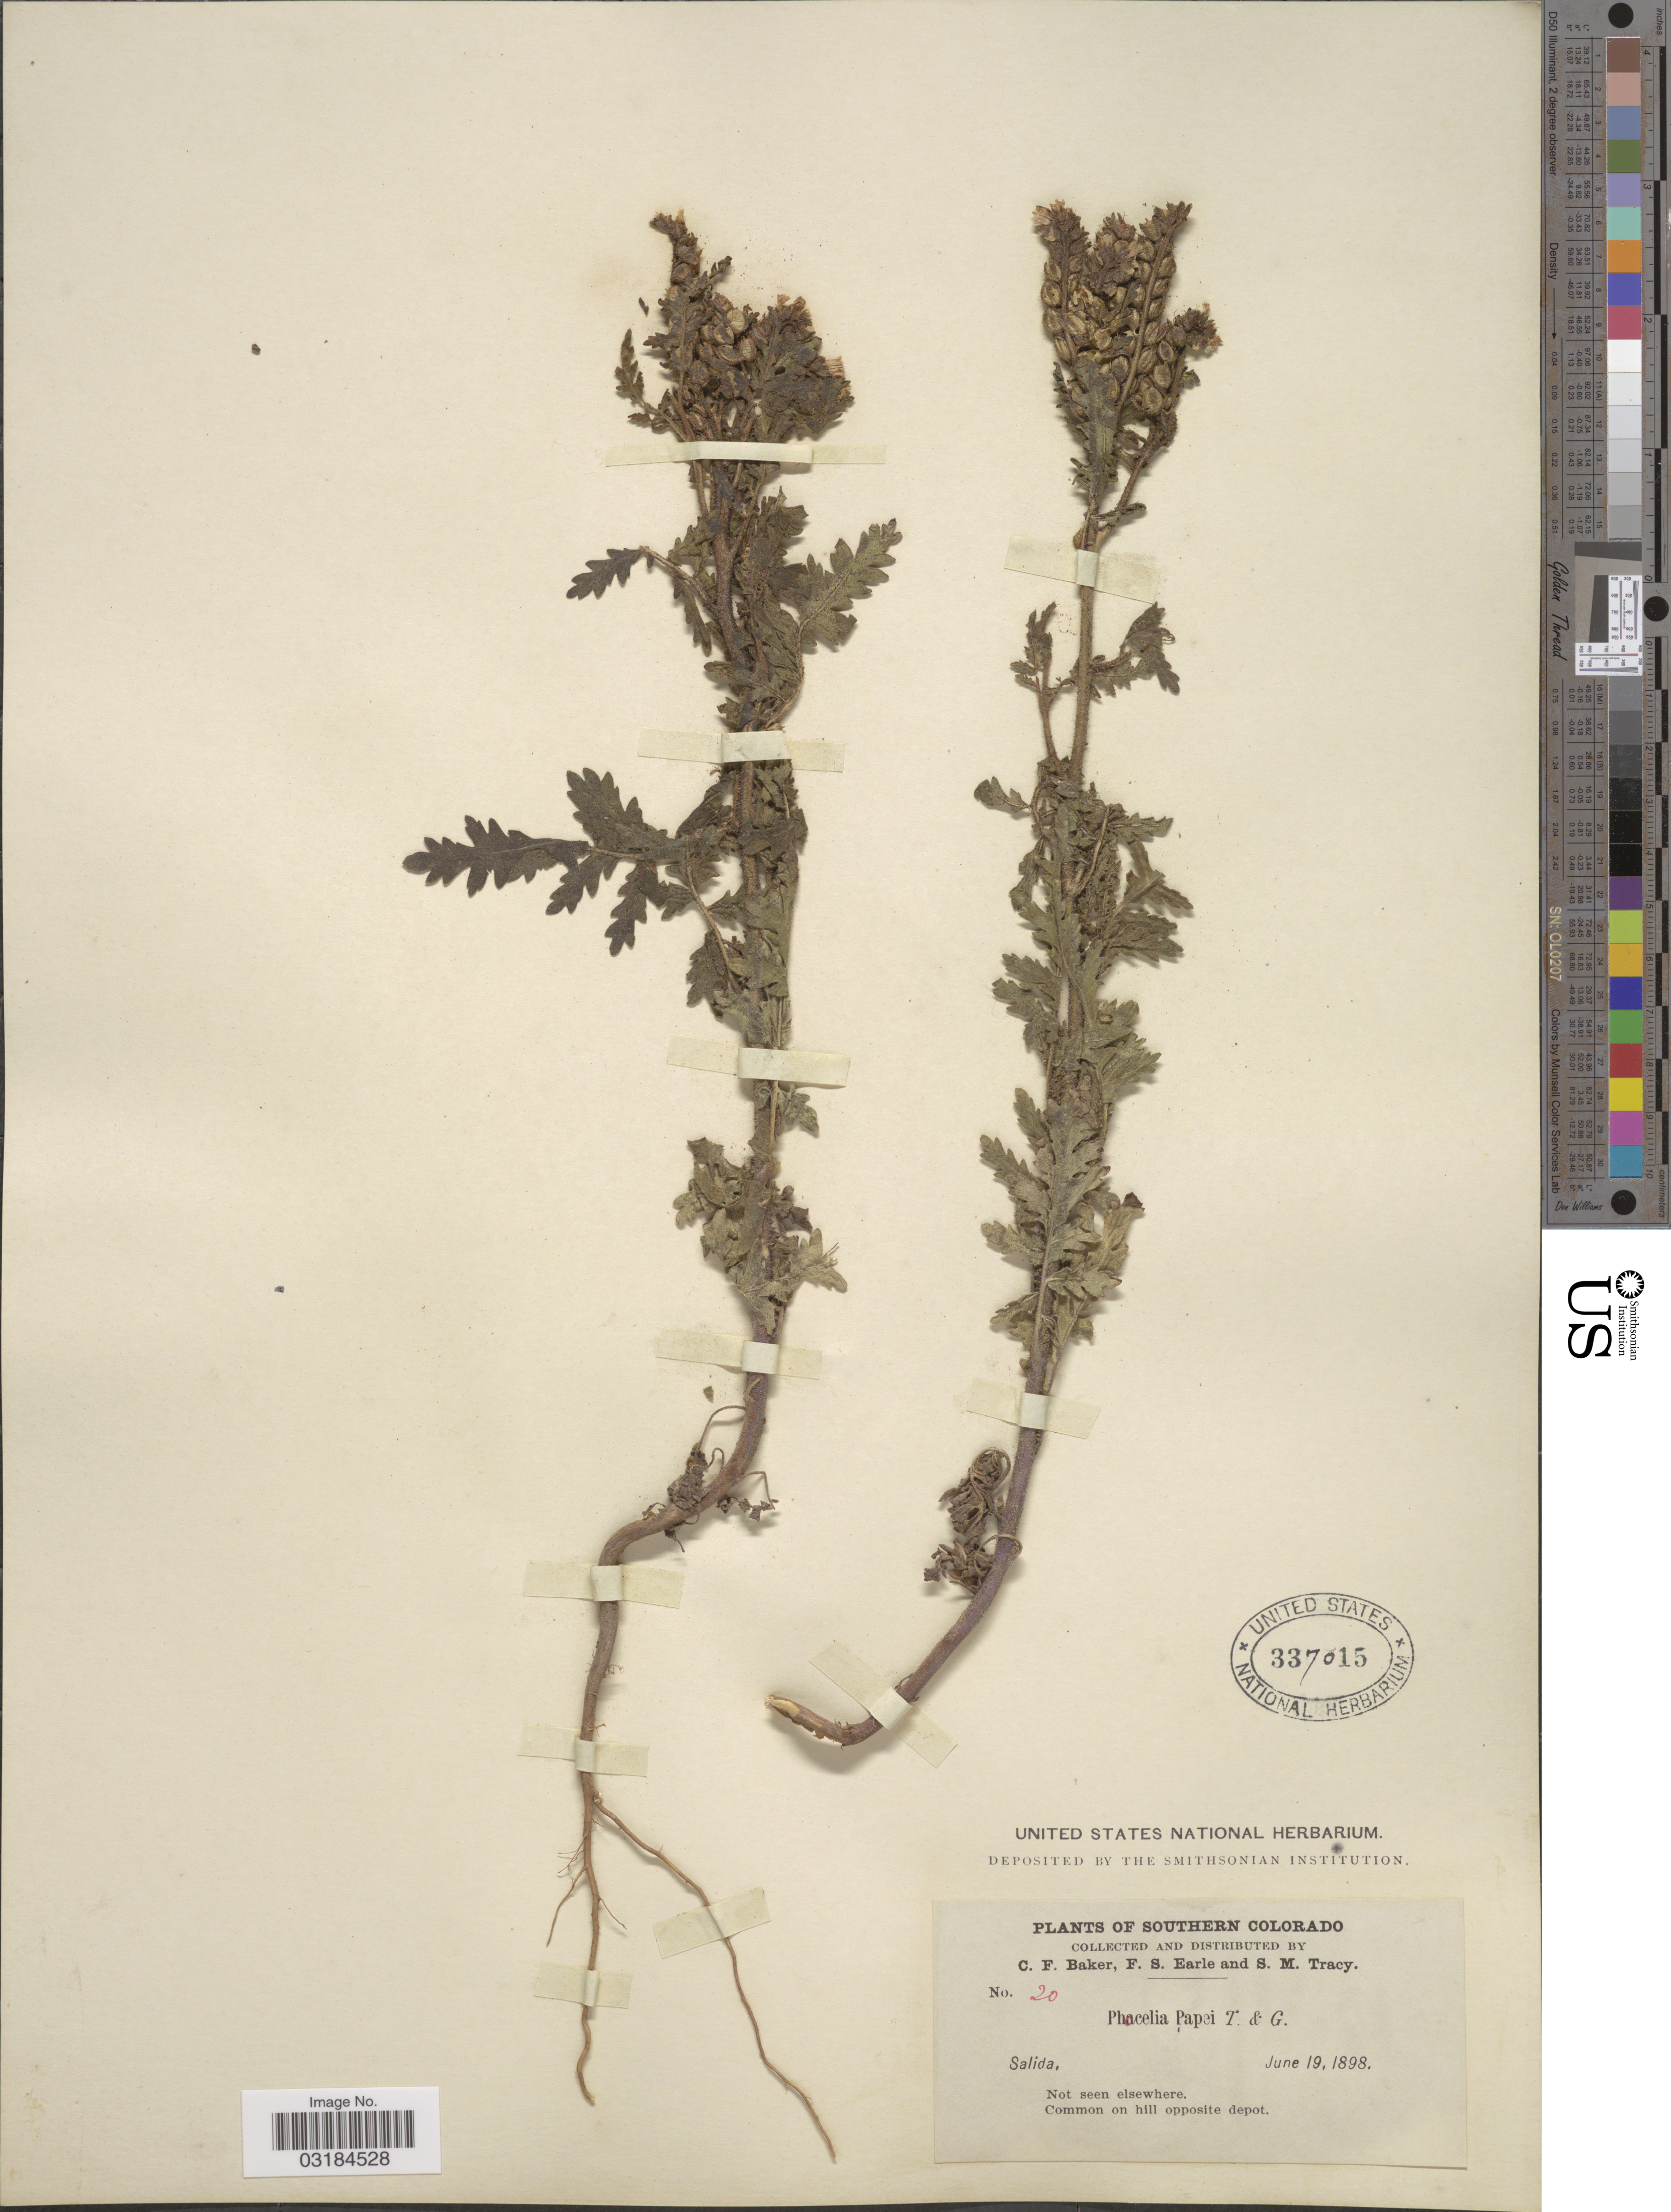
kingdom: Plantae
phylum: Tracheophyta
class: Magnoliopsida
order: Boraginales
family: Hydrophyllaceae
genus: Phacelia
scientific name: Phacelia alba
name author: Rydb.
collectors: C. F. Baker, F. S. Earle & S. M. Tracy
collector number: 20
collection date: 1898-06-19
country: United States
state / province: Colorado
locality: Southern Colorado. Salida.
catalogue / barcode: US 337015